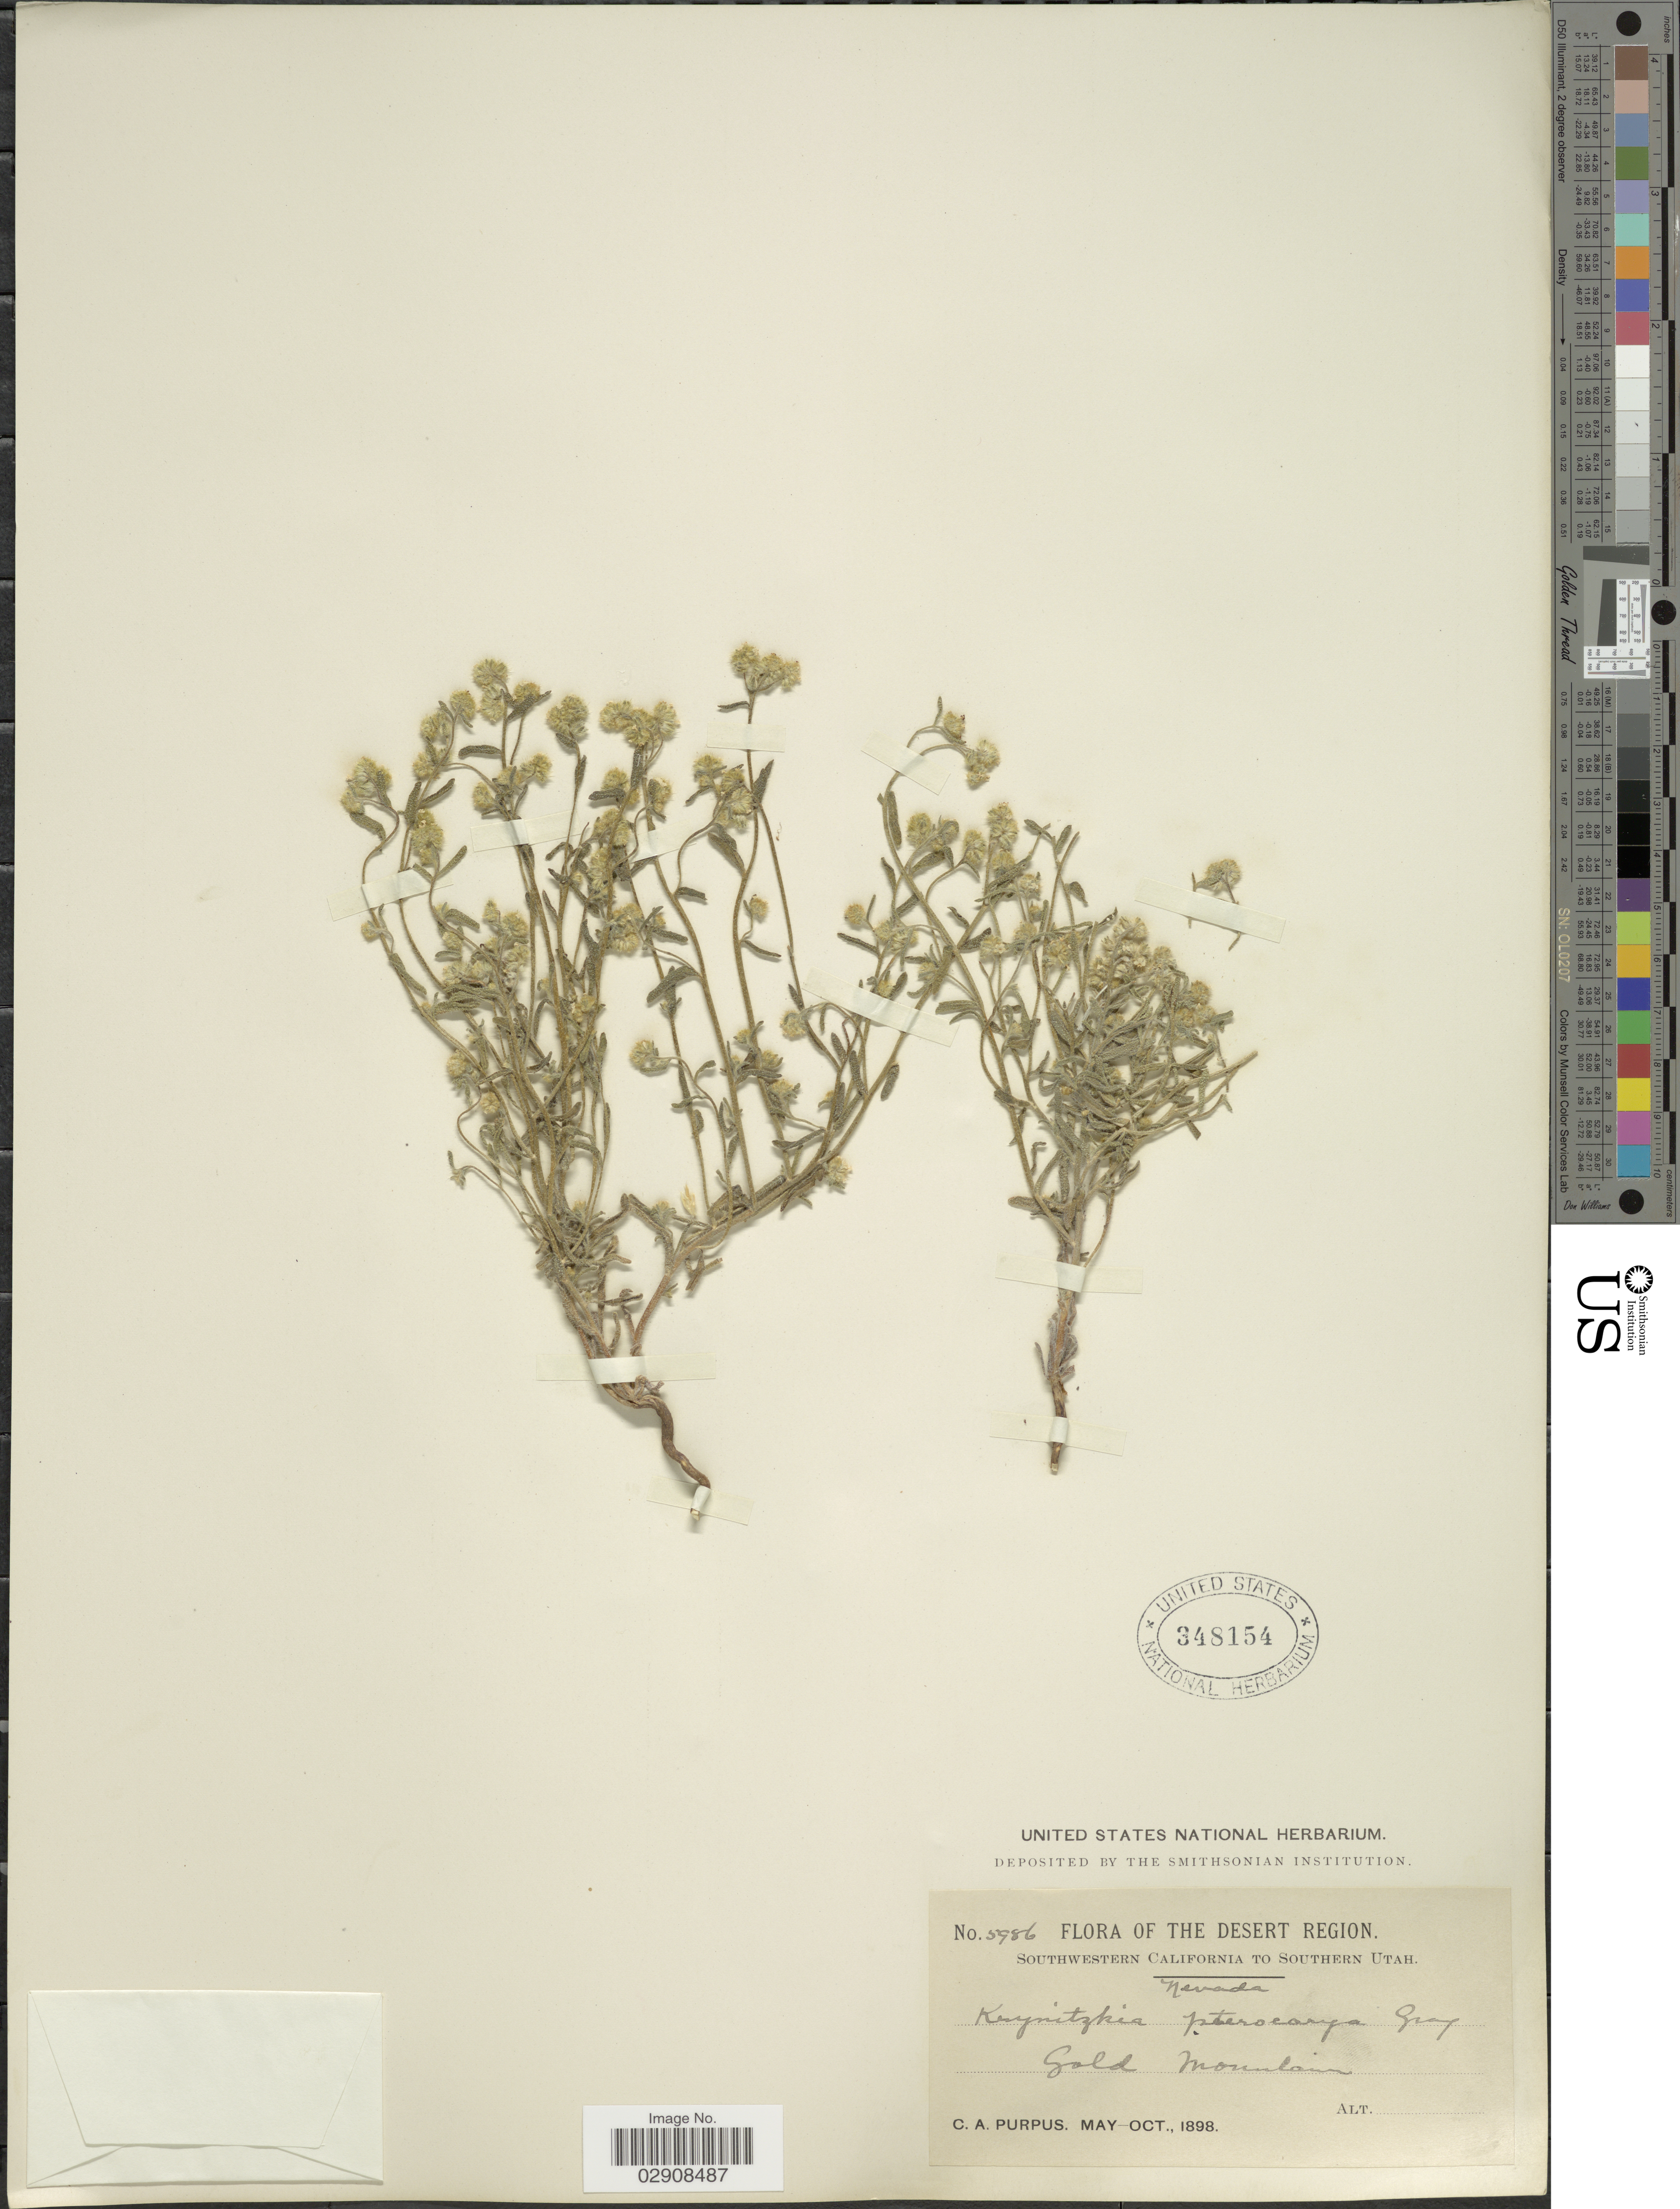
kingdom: Plantae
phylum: Tracheophyta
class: Magnoliopsida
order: Boraginales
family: Boraginaceae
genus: Cryptantha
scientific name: Cryptantha pterocarya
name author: (Torr.) Greene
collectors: C. A. Purpus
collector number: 5986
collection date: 1898-05/1898-10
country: United States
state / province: Nevada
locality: The Desert Region. Southwestern California to Southwestern Utah. Gold Mountain.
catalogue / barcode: US 348154